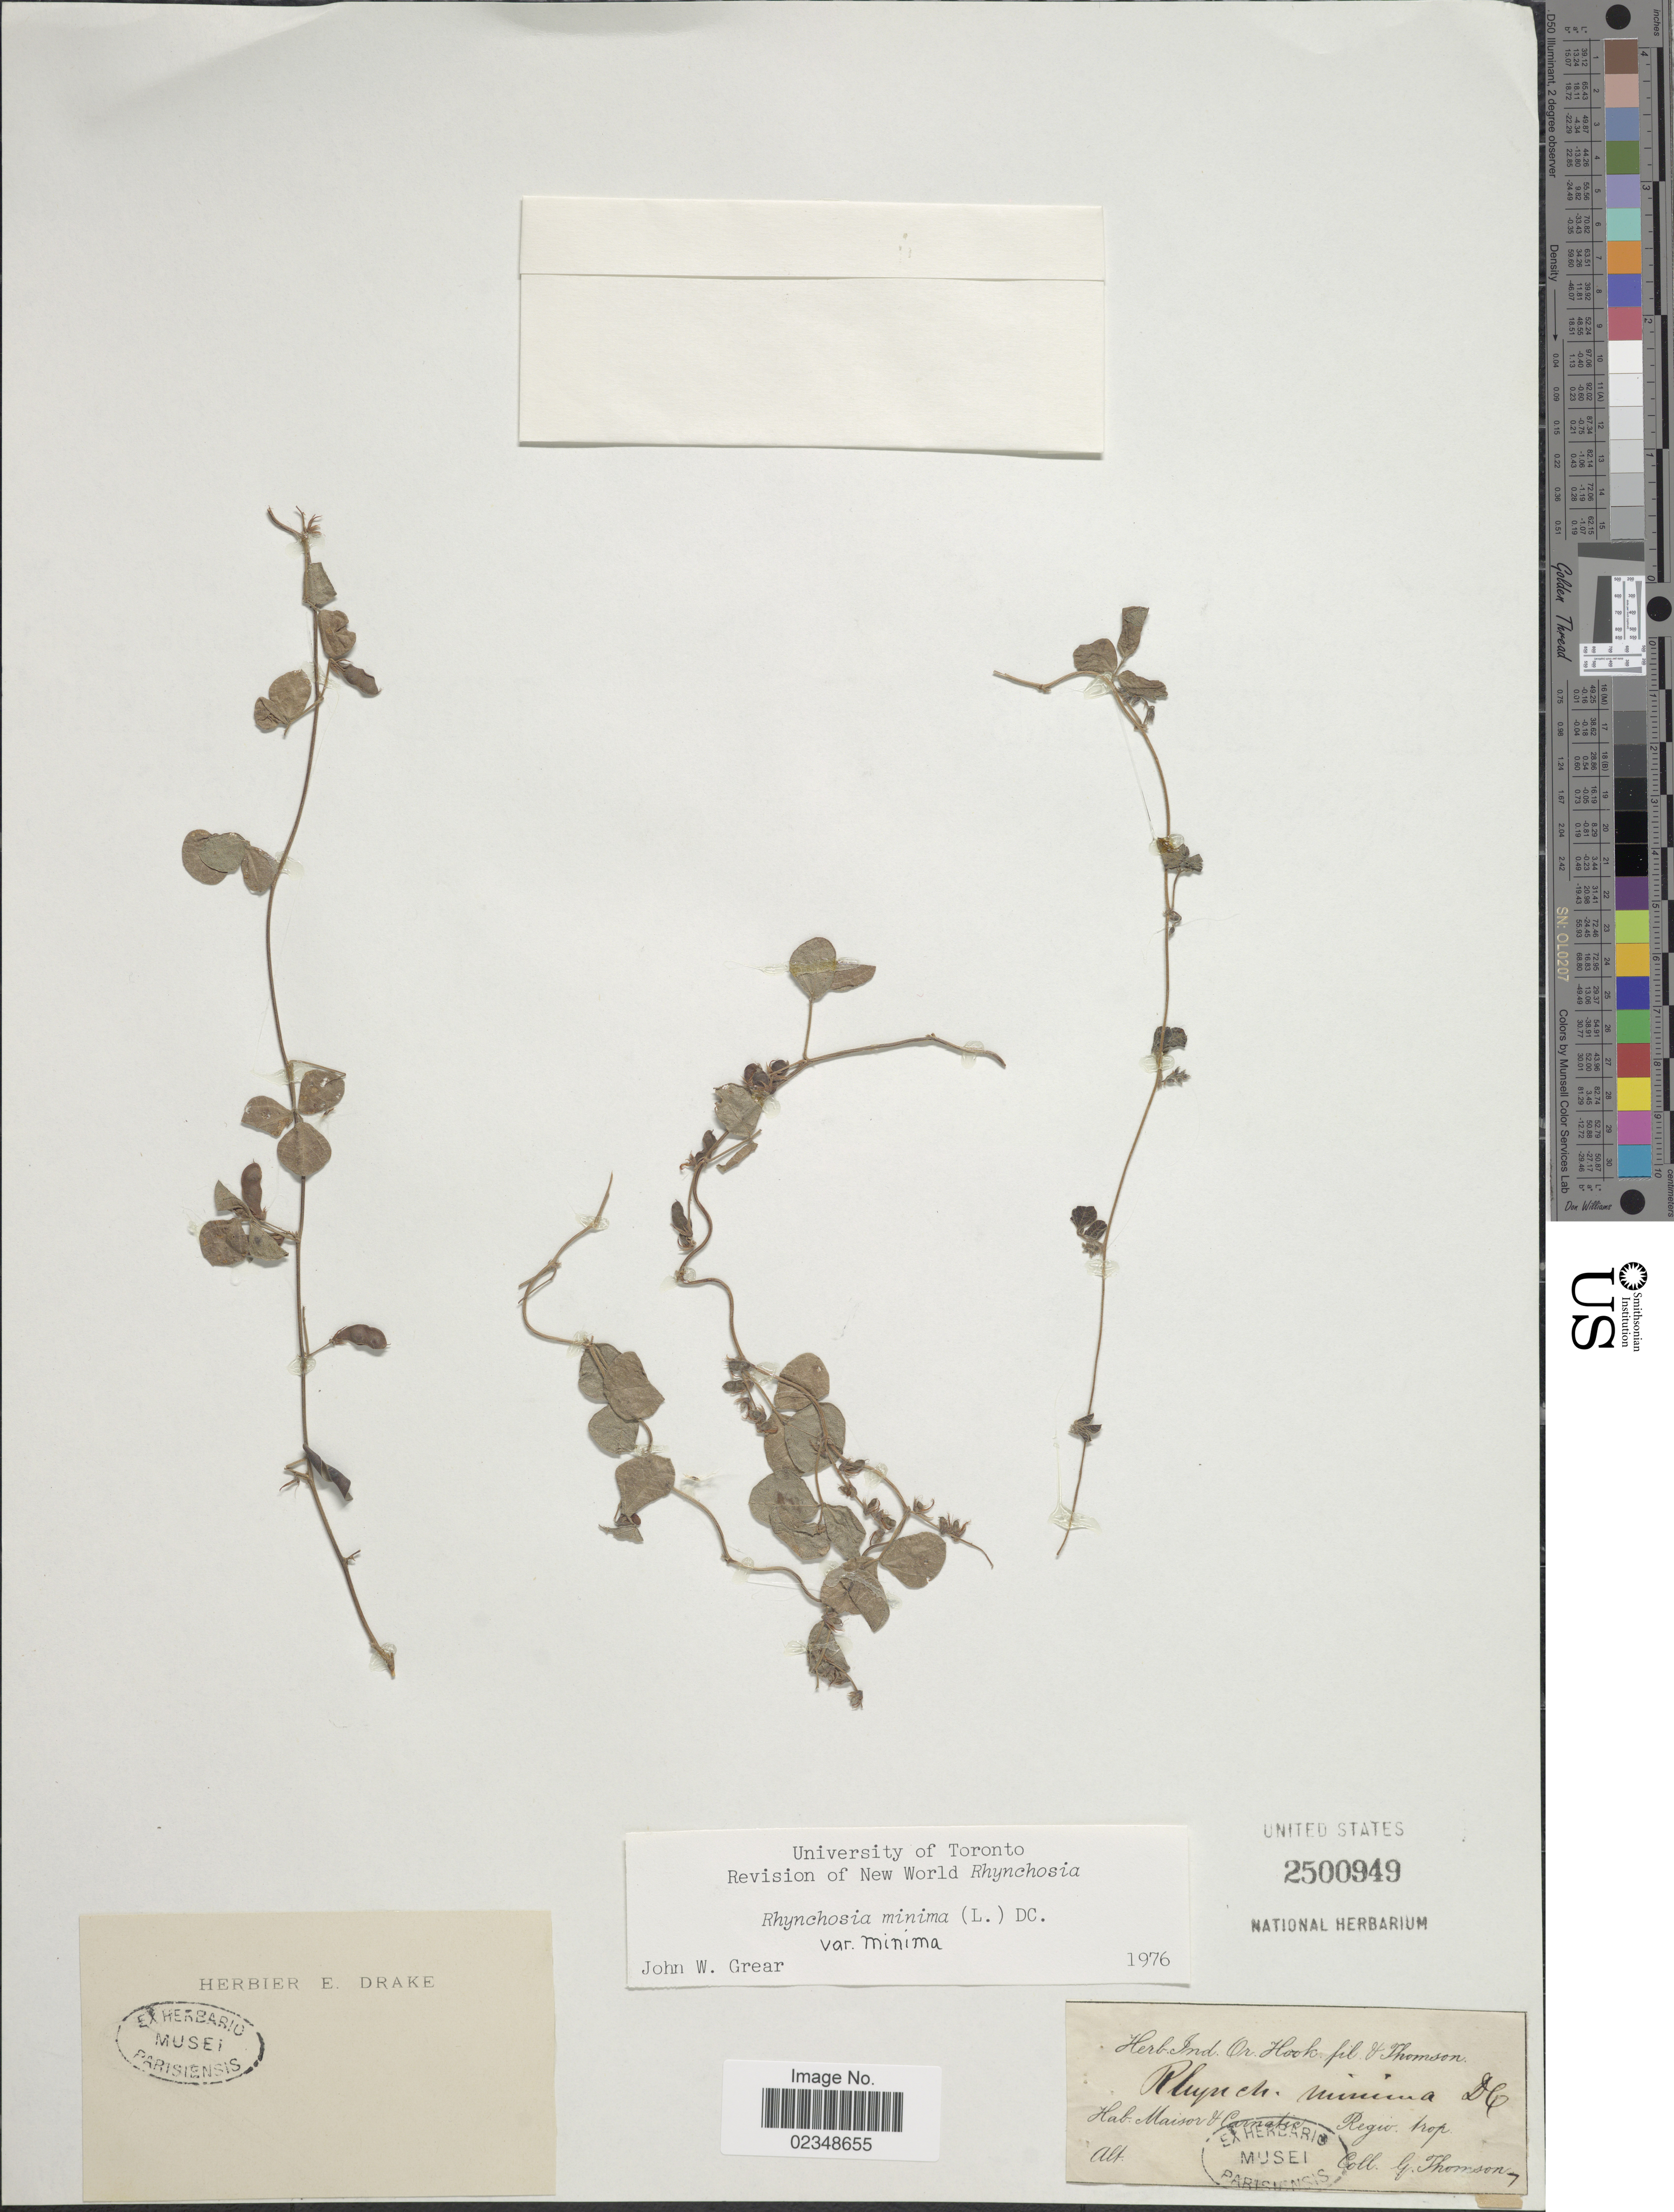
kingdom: Plantae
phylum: Tracheophyta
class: Magnoliopsida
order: Fabales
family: Fabaceae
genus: Rhynchosia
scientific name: Rhynchosia minima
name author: (L.) DC.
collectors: G. Thomson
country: India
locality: Maisor & Carnatic, Regio trop.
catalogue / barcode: US 2500949